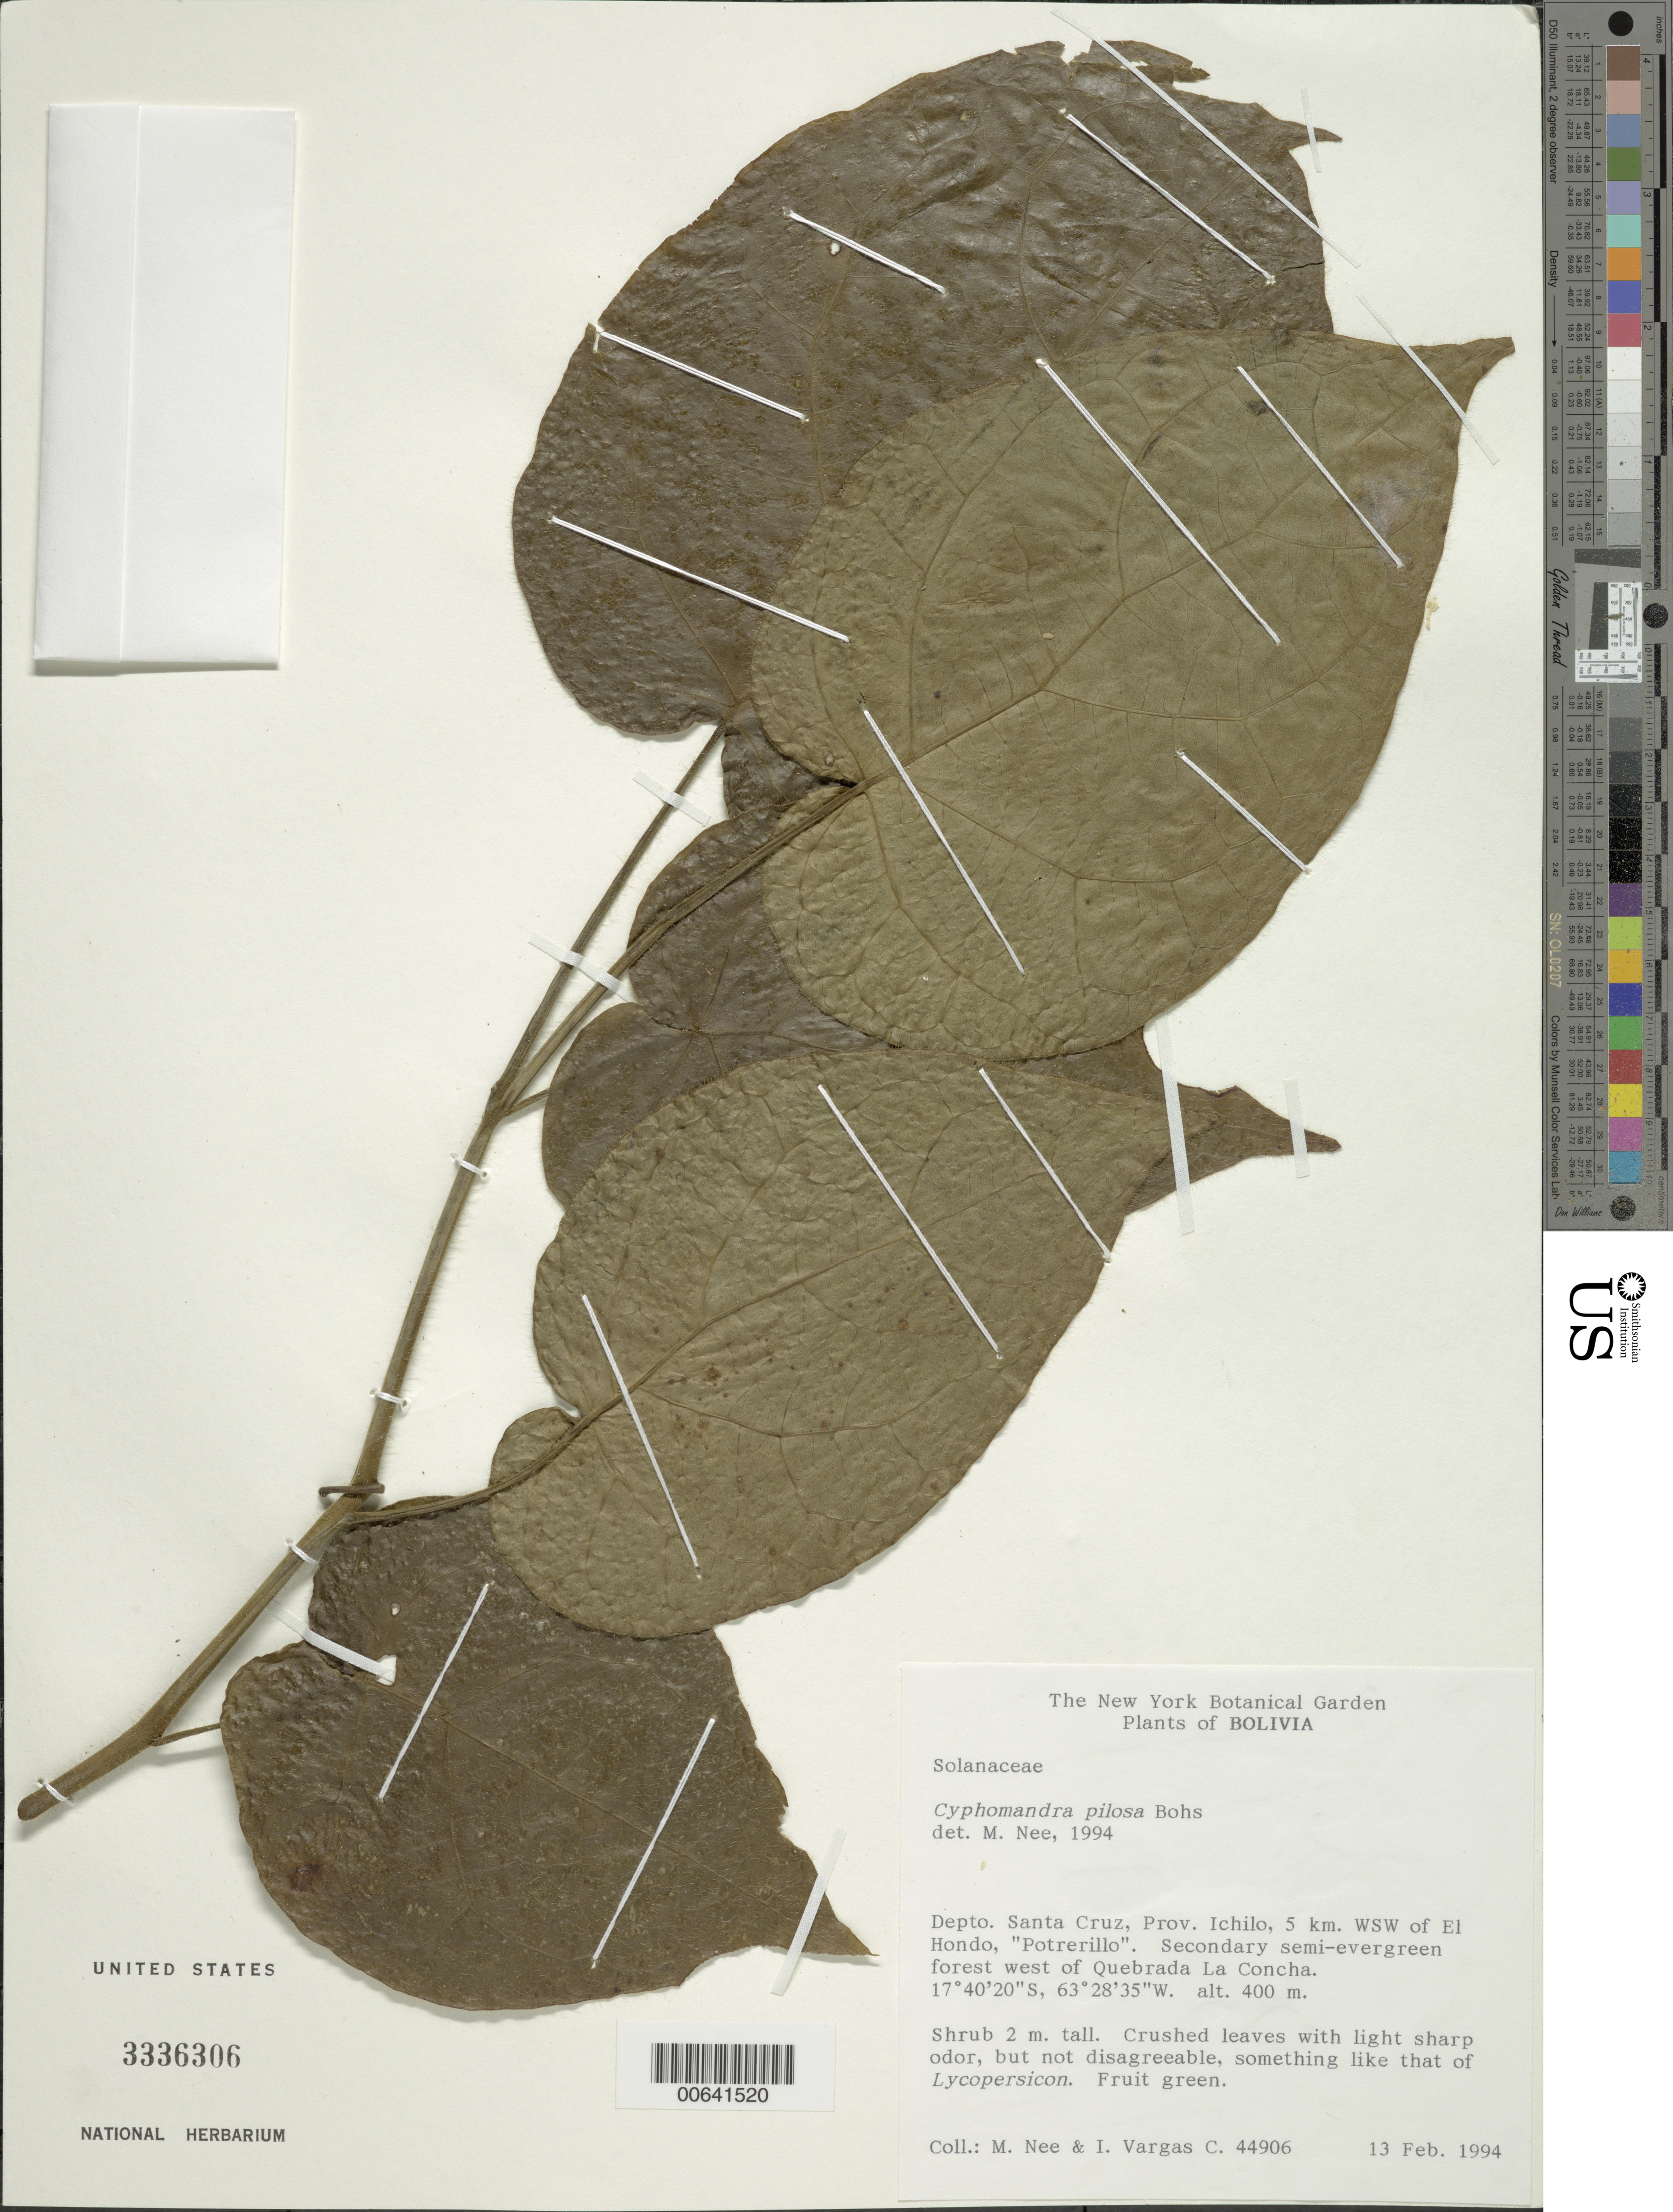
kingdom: Plantae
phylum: Tracheophyta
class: Magnoliopsida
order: Solanales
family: Solanaceae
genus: Cyphomandra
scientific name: Cyphomandra pilosa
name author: Bohs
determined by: Nee, Michael H.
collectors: M. Nee & I. G. Vargas C.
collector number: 44906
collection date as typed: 13 Feb 1994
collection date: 1994-02-13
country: Bolivia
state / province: Santa Cruz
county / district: Ichilo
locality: Ichilo, 5 km WSW de El Hondo, Potrerillos.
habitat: Bosque secundario, semi-siempre verde.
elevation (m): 400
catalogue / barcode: US 3336306